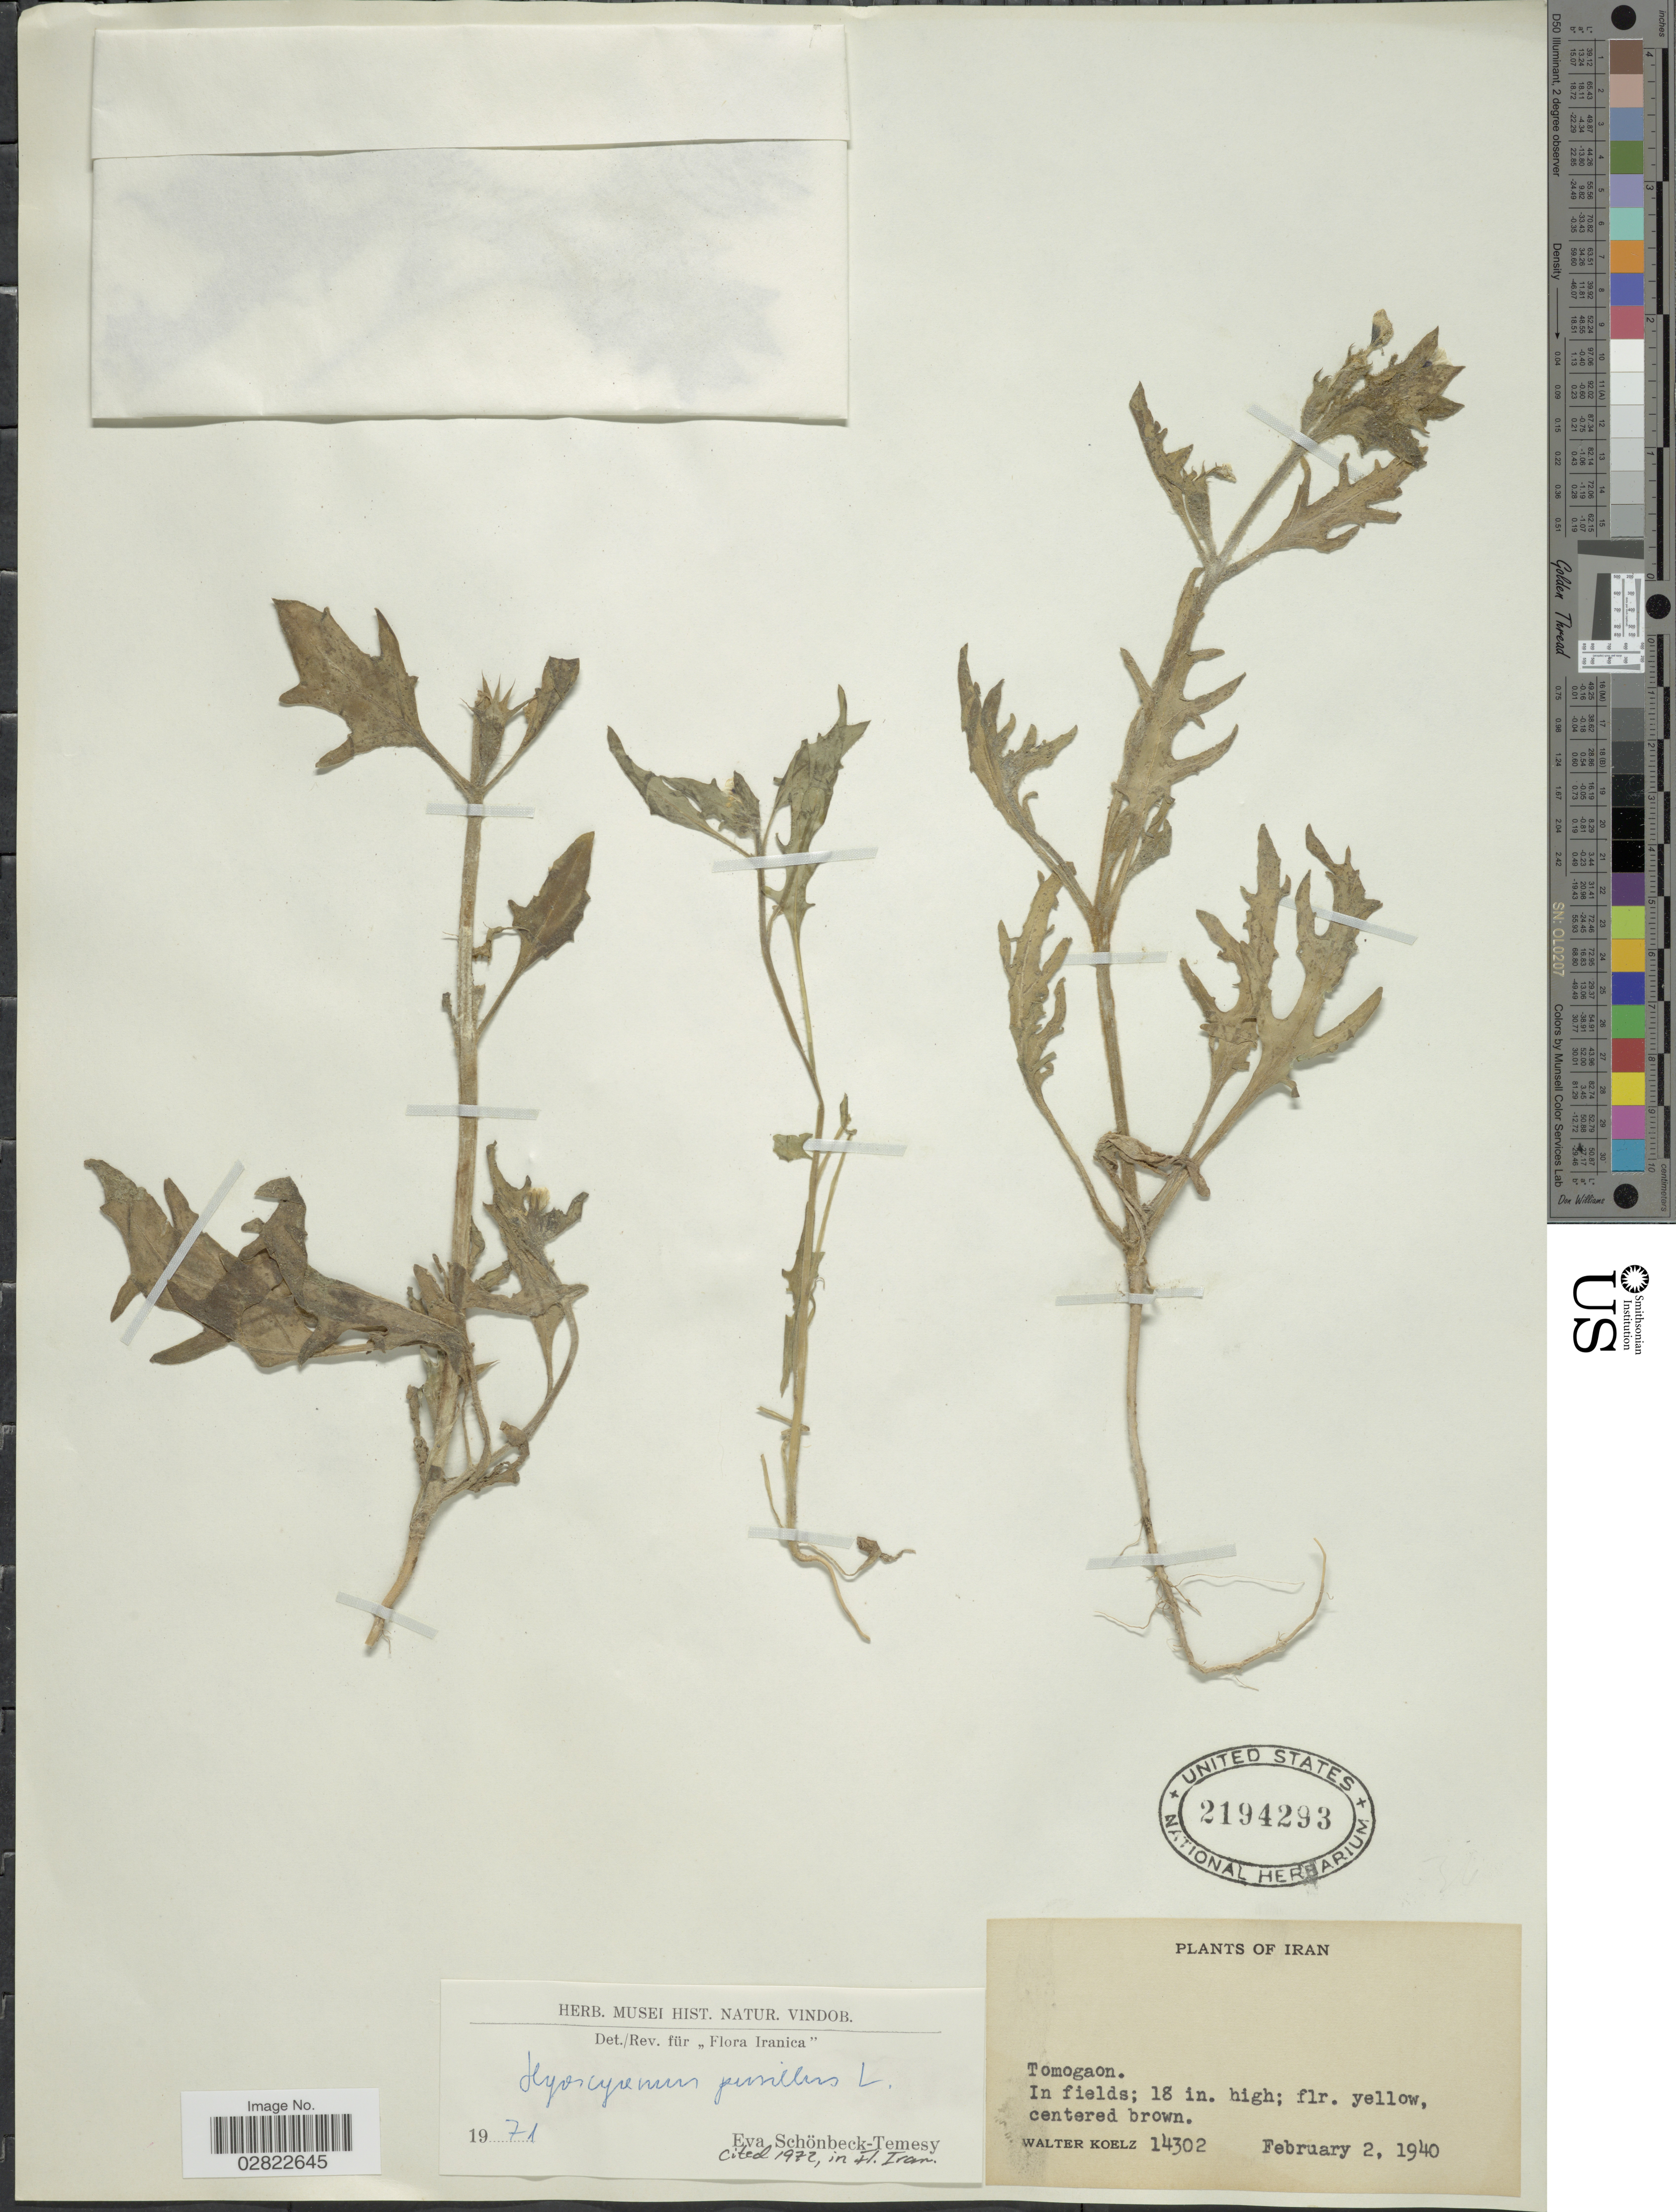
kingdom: Plantae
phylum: Tracheophyta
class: Magnoliopsida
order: Solanales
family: Solanaceae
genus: Hyoscyamus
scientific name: Hyoscyamus pusillus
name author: L.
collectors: W. N. Koelz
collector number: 14302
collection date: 1940-02-02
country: Iran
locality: Tomogaon.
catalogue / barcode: US 2194293